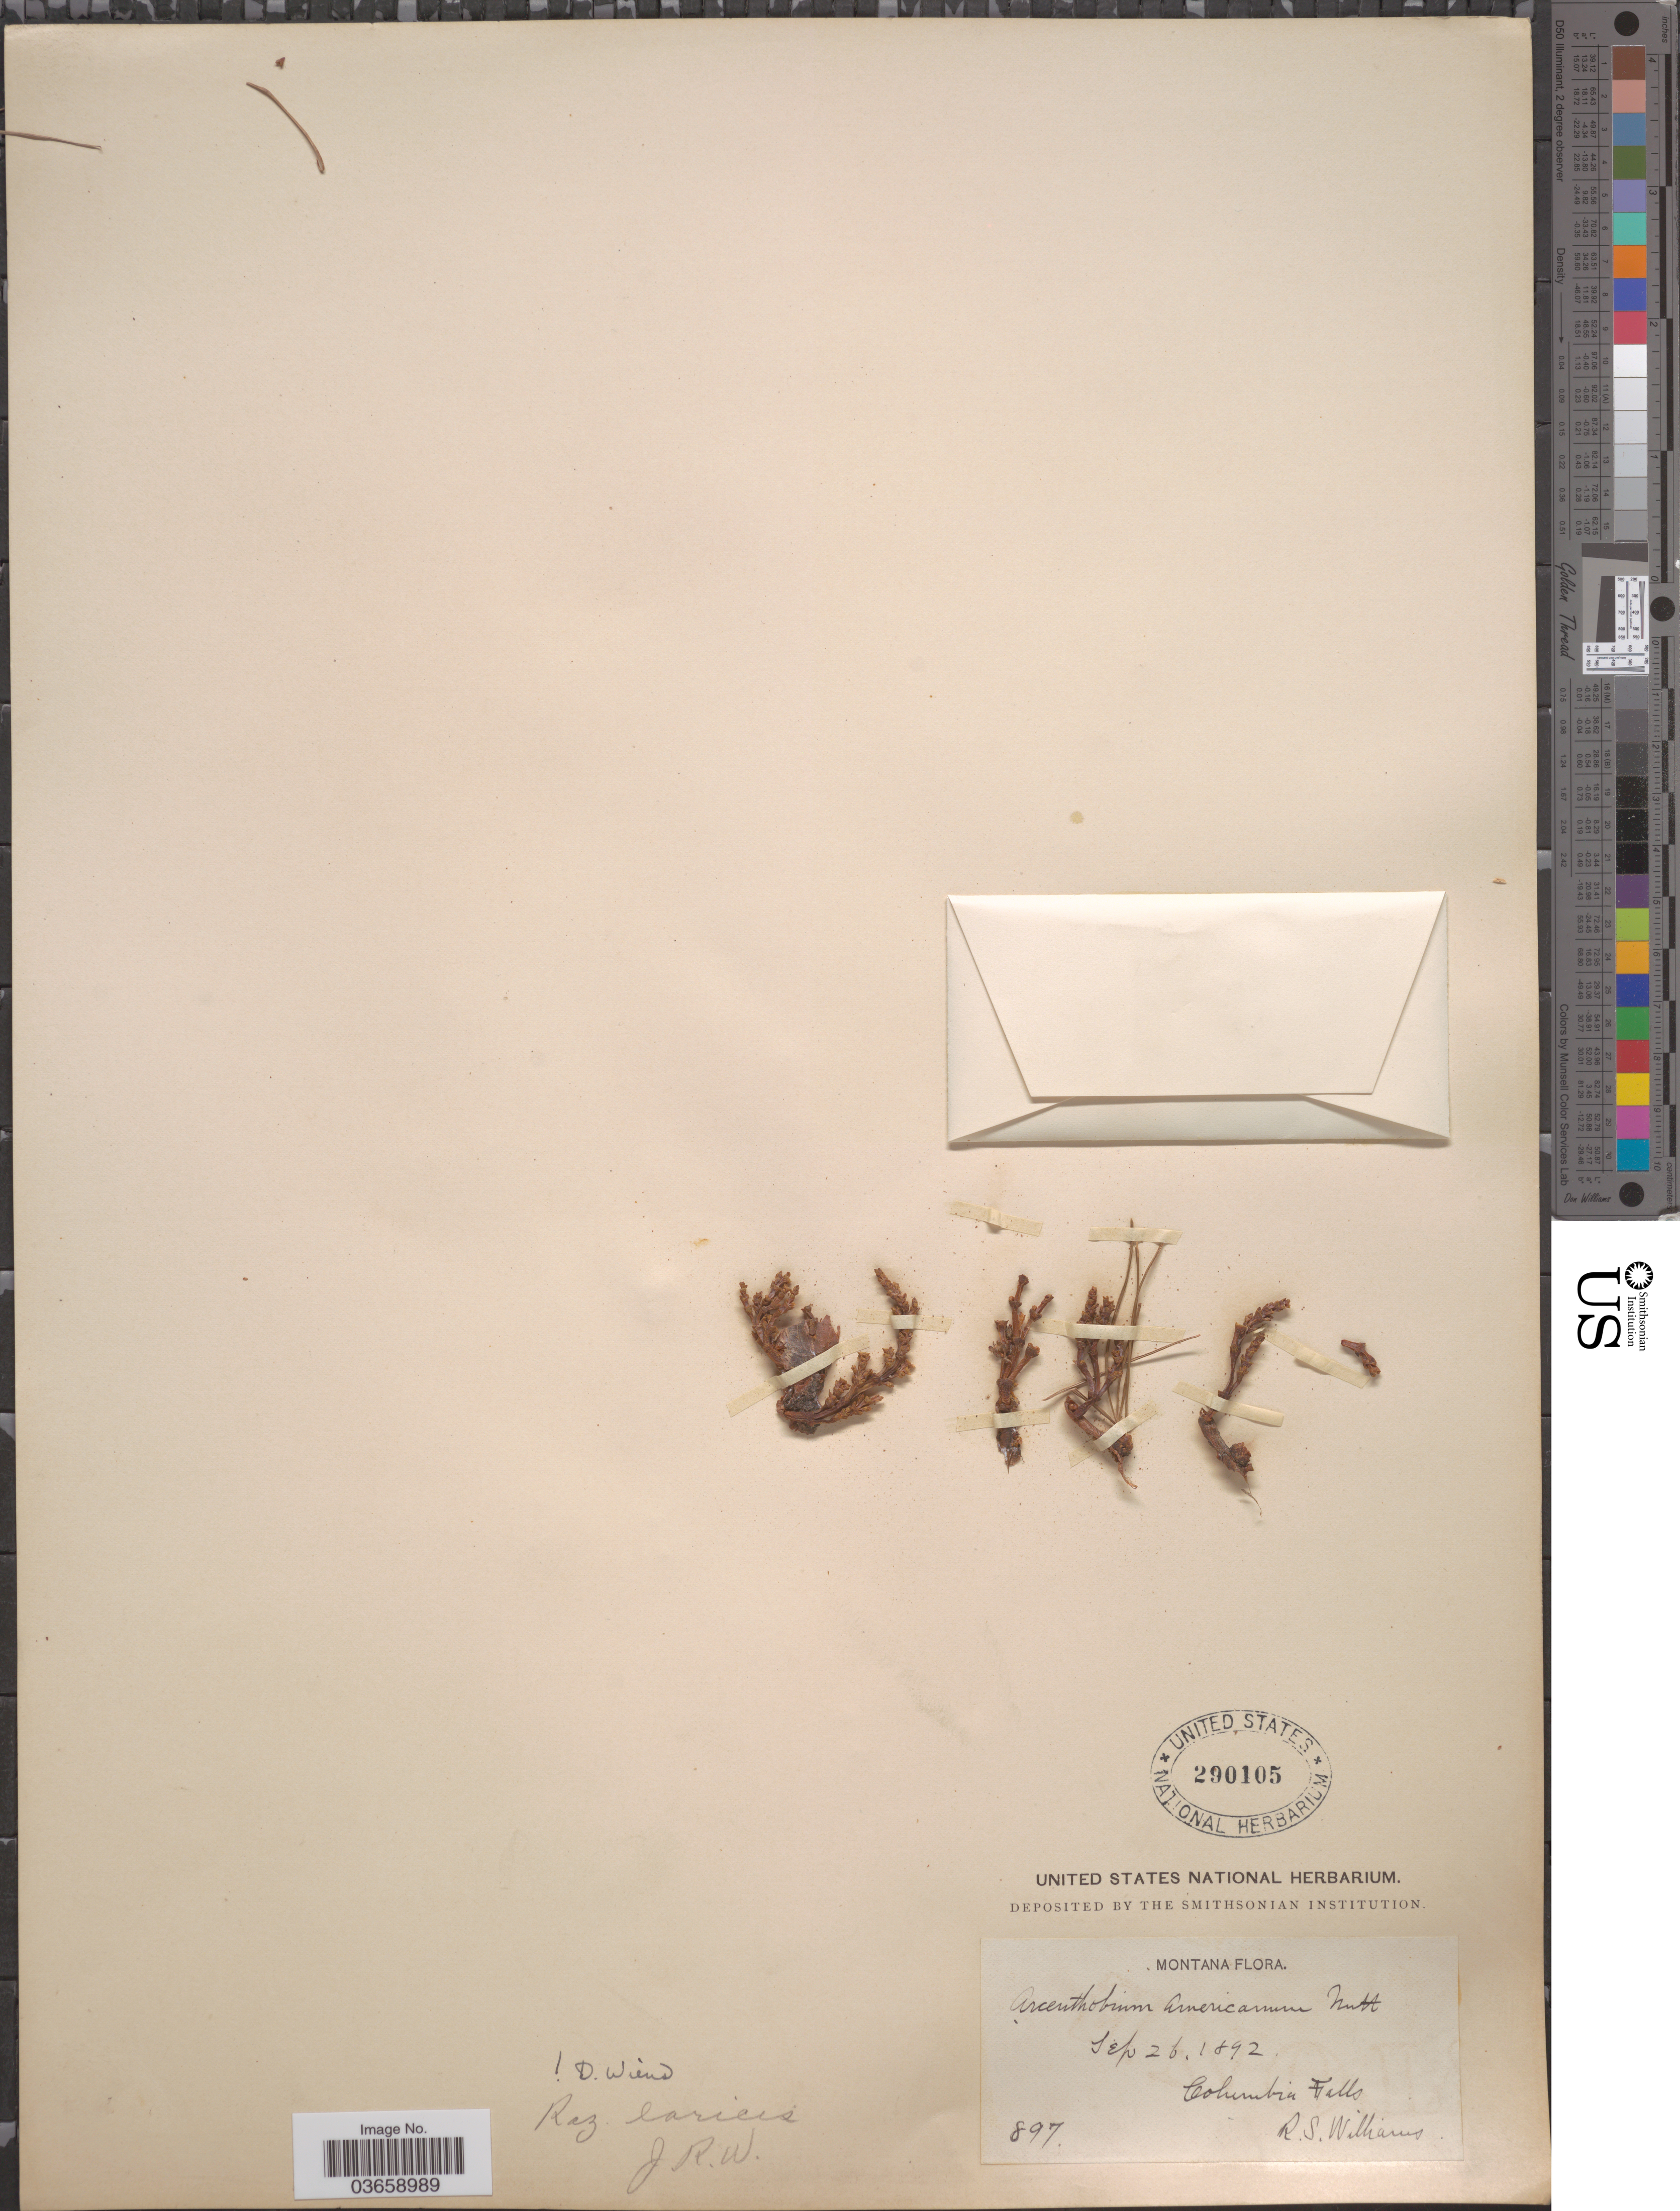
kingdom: Plantae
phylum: Tracheophyta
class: Magnoliopsida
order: Santalales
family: Viscaceae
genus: Arceuthobium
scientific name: Arceuthobium laricis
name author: (M.E. Jones) H. St. John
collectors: R. S. Williams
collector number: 879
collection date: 1892-09-26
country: United States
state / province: Montana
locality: Columbia Falls.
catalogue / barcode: US 290105